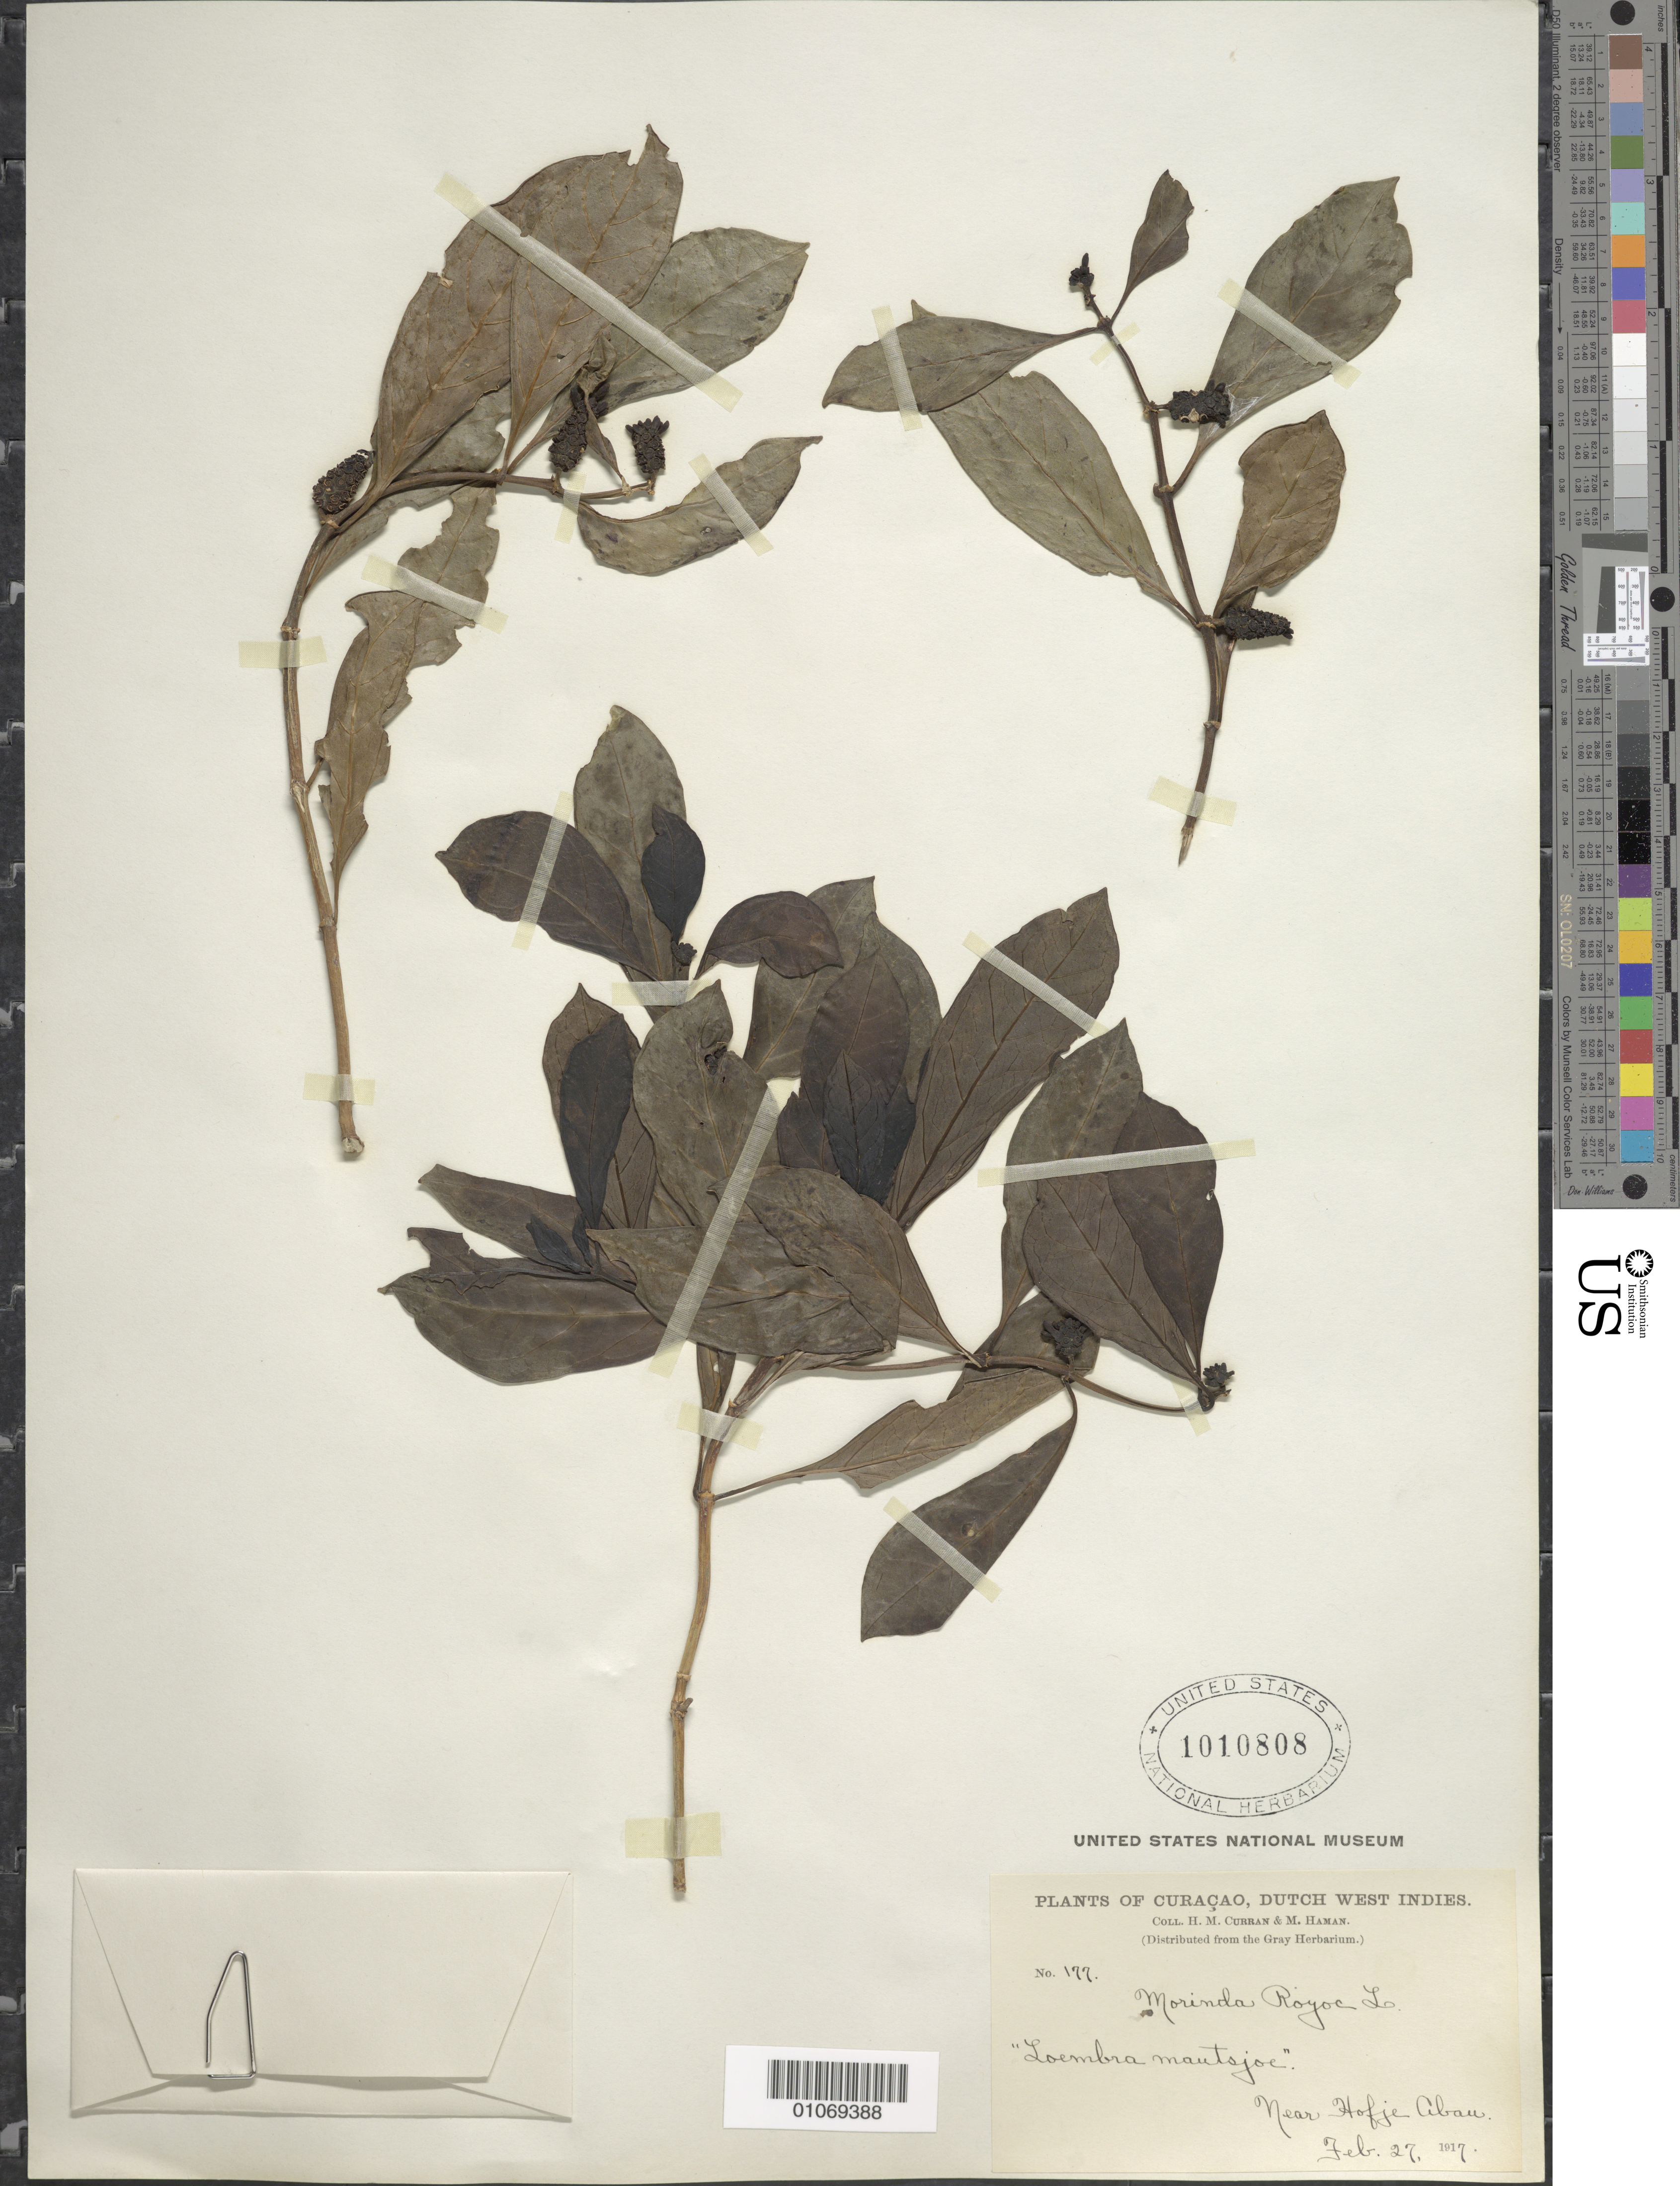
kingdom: Plantae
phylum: Tracheophyta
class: Magnoliopsida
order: Gentianales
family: Rubiaceae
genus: Morinda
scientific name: Morinda royoc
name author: L.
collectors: H. M. Curran & M. Haman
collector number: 177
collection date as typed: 27 Feb 1917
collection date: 1917-02-27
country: Curaçao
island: Curaçao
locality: Near Hofie Cibau.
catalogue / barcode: US 1010808